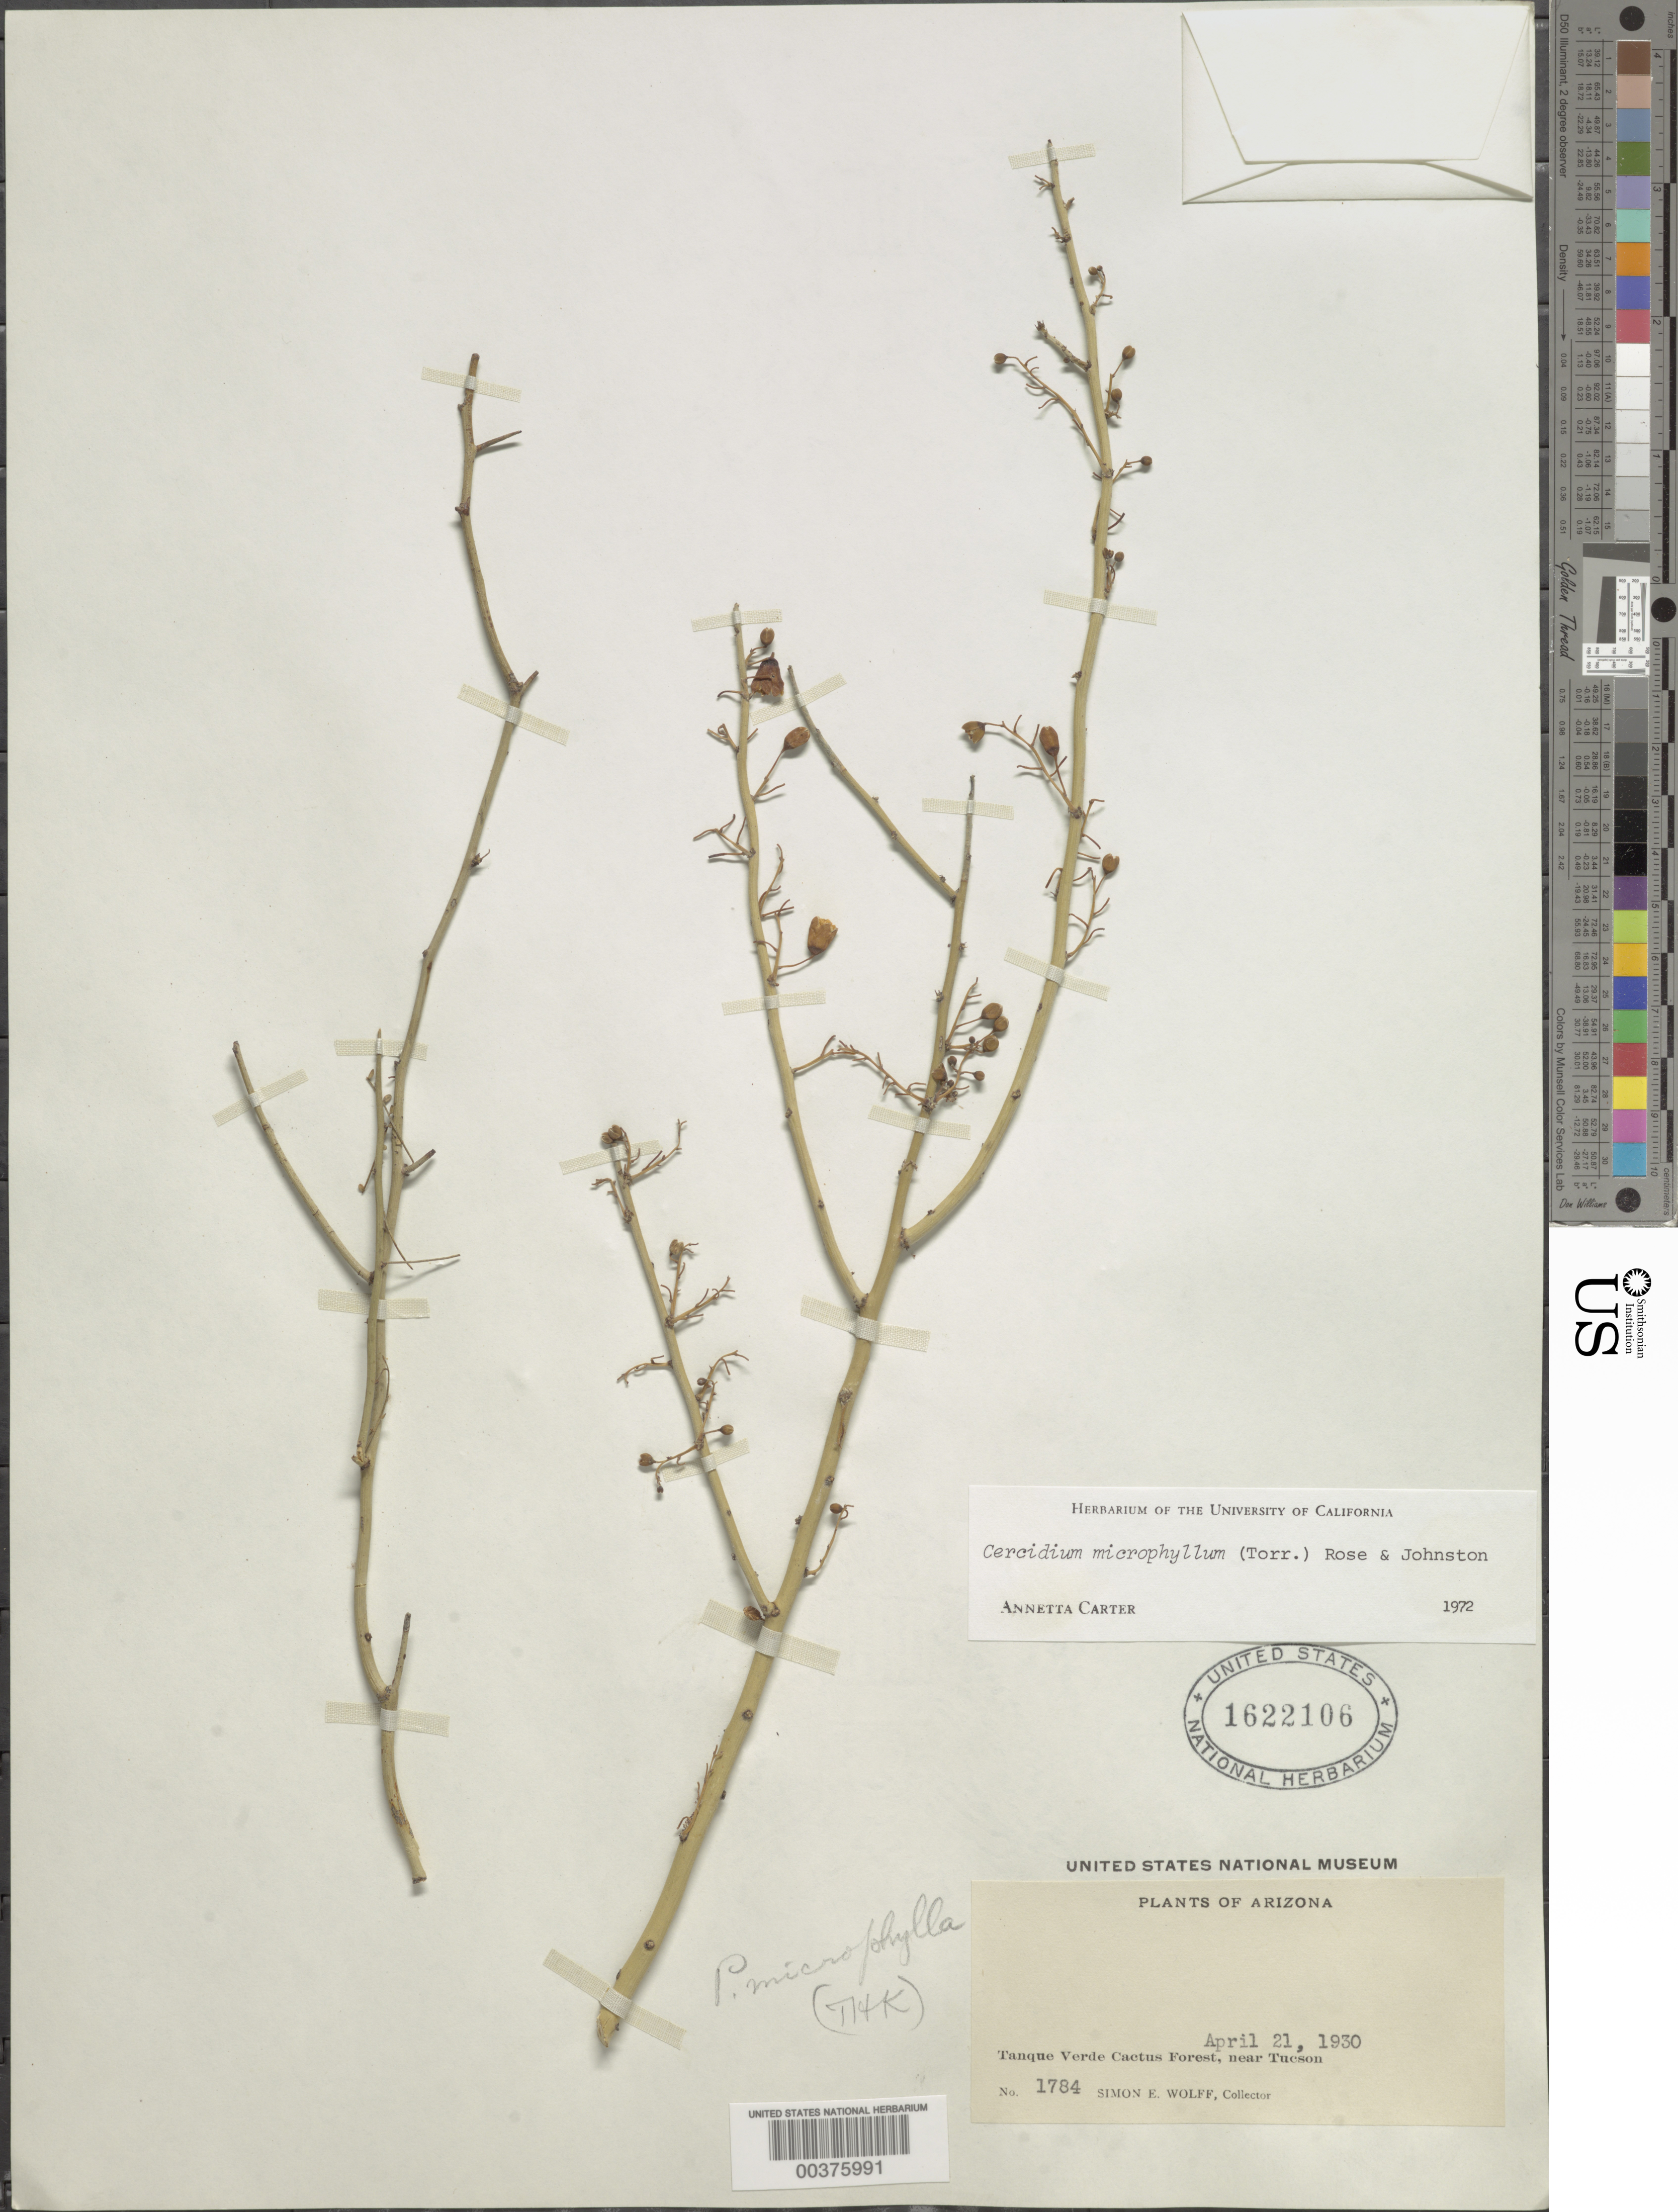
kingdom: Plantae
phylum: Tracheophyta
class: Magnoliopsida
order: Fabales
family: Fabaceae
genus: Parkinsonia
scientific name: Parkinsonia microphylla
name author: Torr.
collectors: S. E. Wolff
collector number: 1784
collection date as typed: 21 Apr 1930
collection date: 1930-04-21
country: United States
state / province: Arizona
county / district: Pima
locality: Tanque verde cactus forest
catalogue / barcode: US 1622106